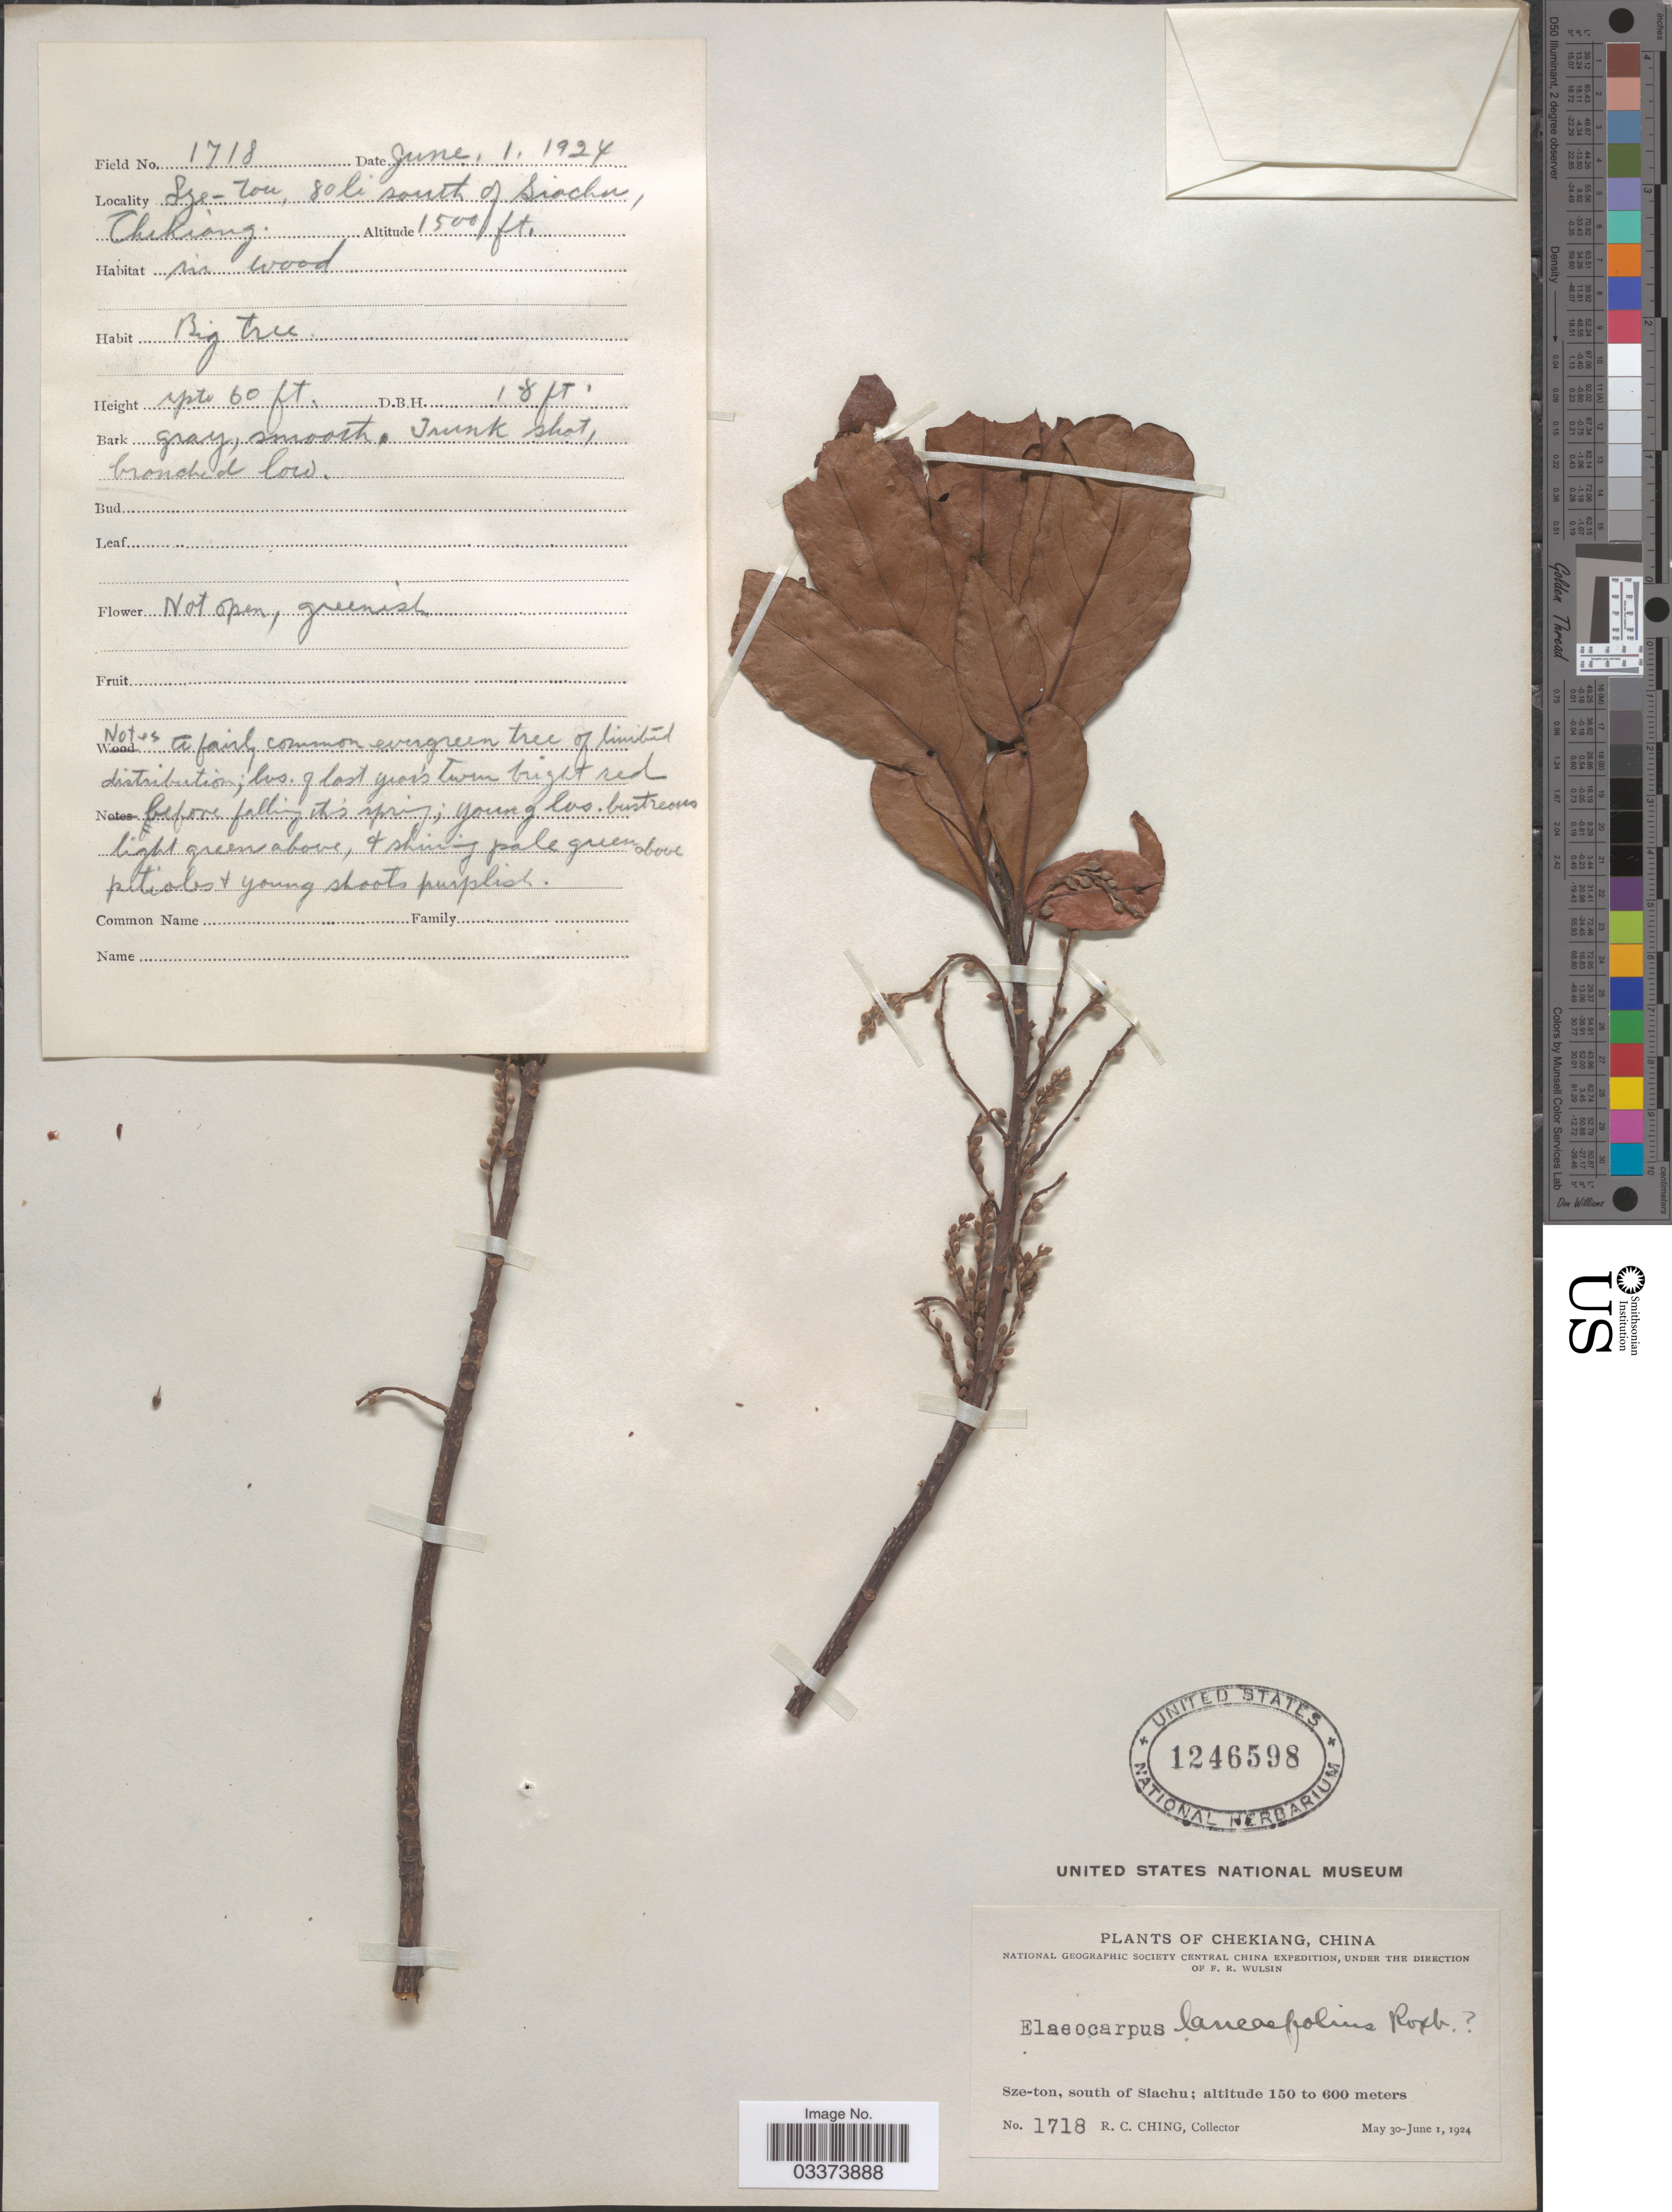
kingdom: Plantae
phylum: Tracheophyta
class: Magnoliopsida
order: Oxalidales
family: Elaeocarpaceae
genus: Elaeocarpus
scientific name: Elaeocarpus lanceifolius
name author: Roxb.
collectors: R. C. Ching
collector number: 1718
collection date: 1924-06-01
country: China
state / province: Zhejiang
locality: Chekiang. Sze-ton, south of Siachu. Sze-ton, 80 li south of Siachu.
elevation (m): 457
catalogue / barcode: US 1246598